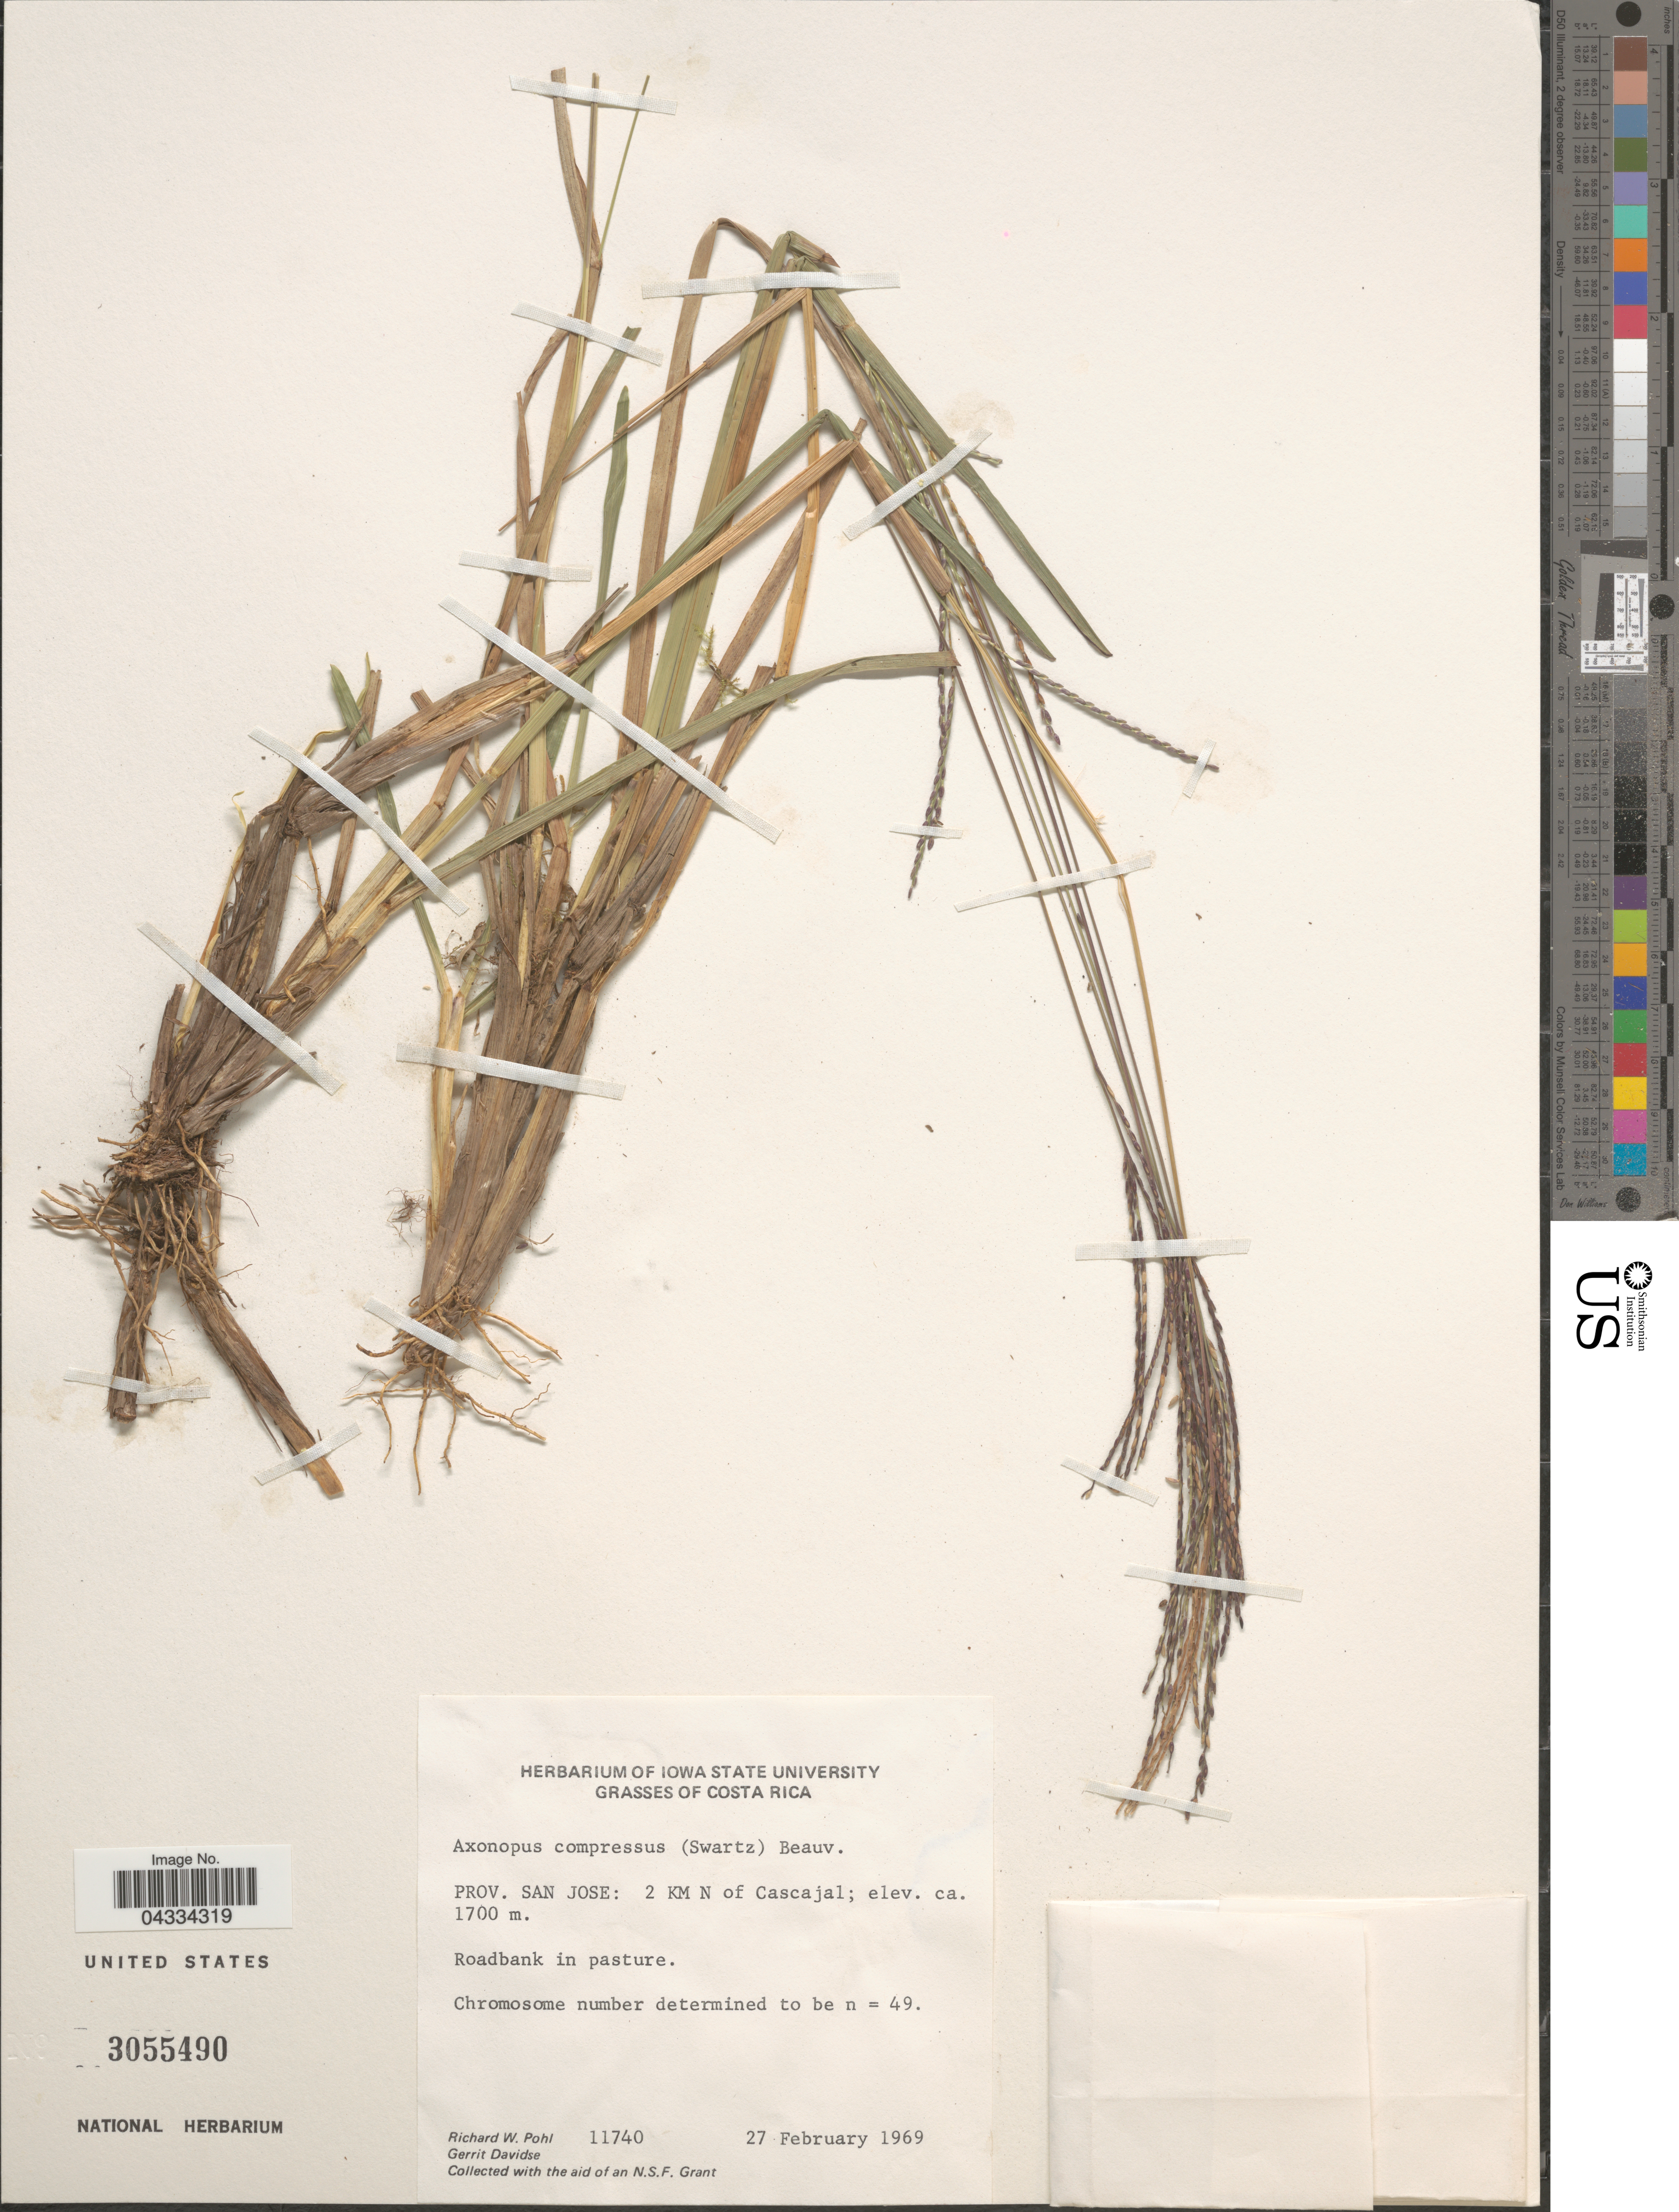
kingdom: Plantae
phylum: Tracheophyta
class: Liliopsida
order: Poales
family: Poaceae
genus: Axonopus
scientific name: Axonopus compressus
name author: (Sw.) P. Beauv.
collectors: R. W. Pohl & G. Davidse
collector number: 11740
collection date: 1969-02-27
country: Costa Rica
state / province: San José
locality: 2 KM N of Cascajal.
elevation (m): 1700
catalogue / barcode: US 3055490